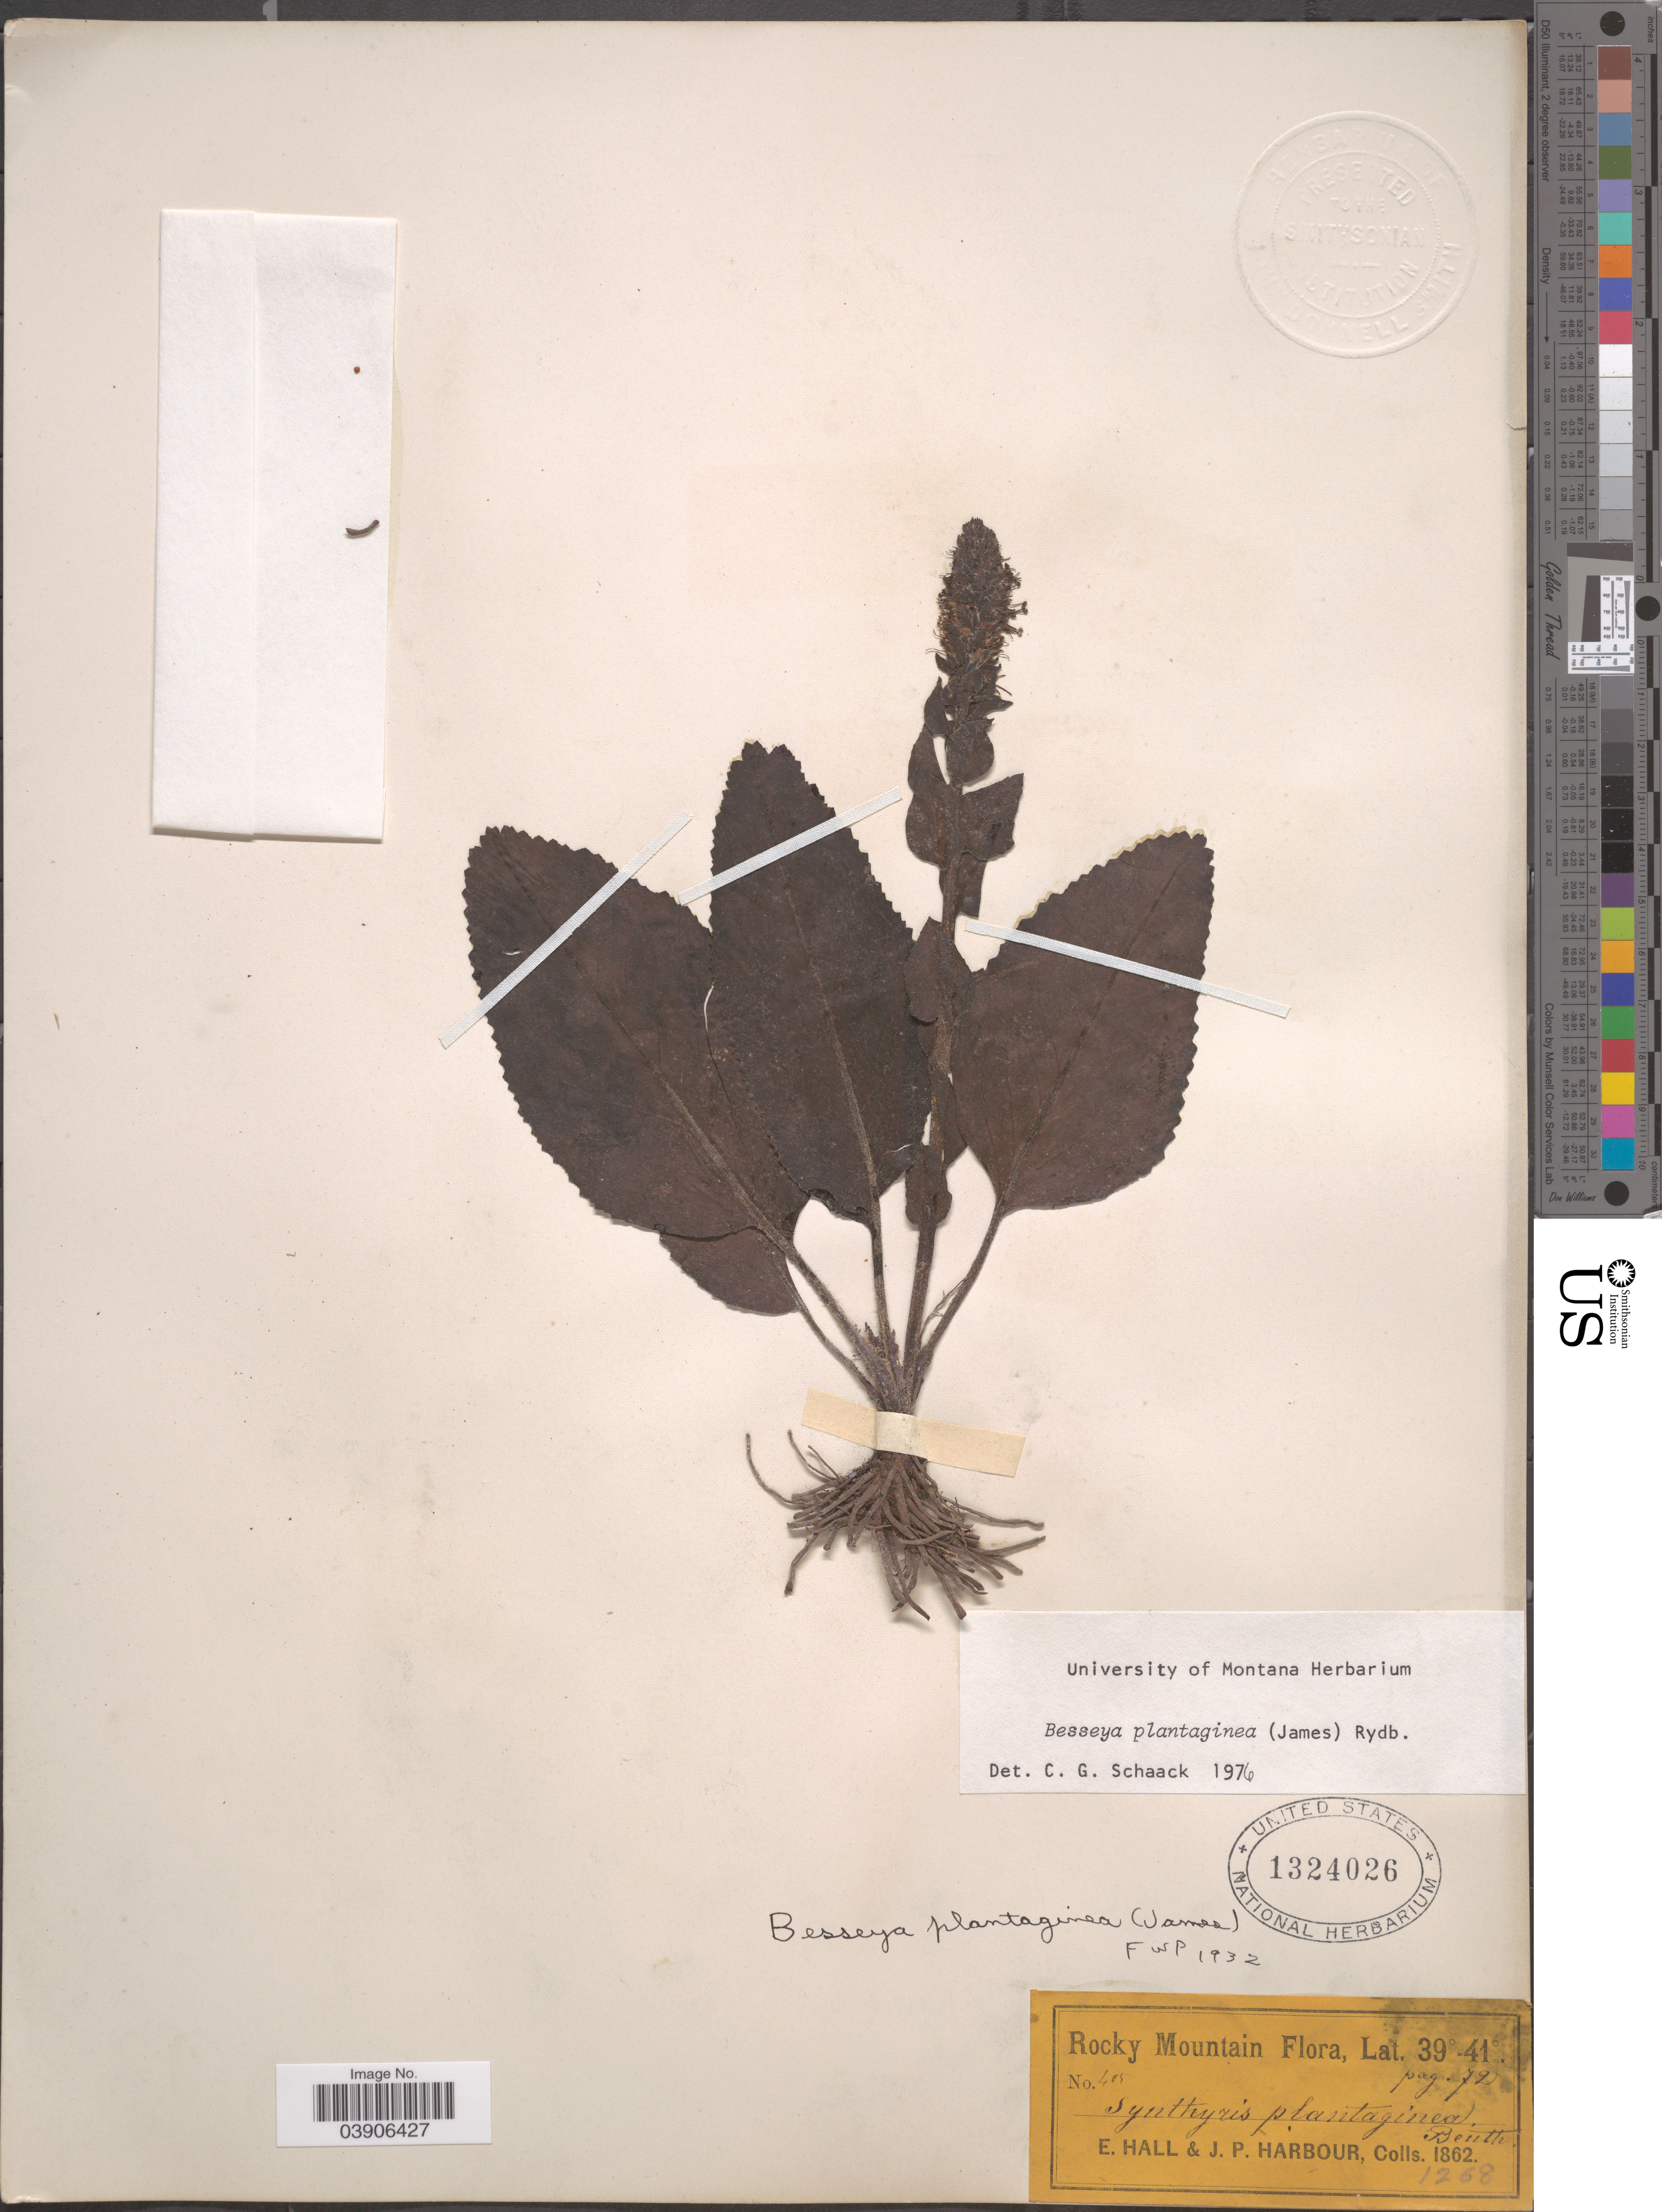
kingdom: Plantae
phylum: Tracheophyta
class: Magnoliopsida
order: Lamiales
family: Plantaginaceae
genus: Synthyris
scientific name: Synthyris plantaginea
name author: (E. James) Benth.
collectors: E. Hall & J. Harbour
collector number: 405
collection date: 1862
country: United States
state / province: Colorado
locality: Rocky Mountain.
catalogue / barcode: US 1324026